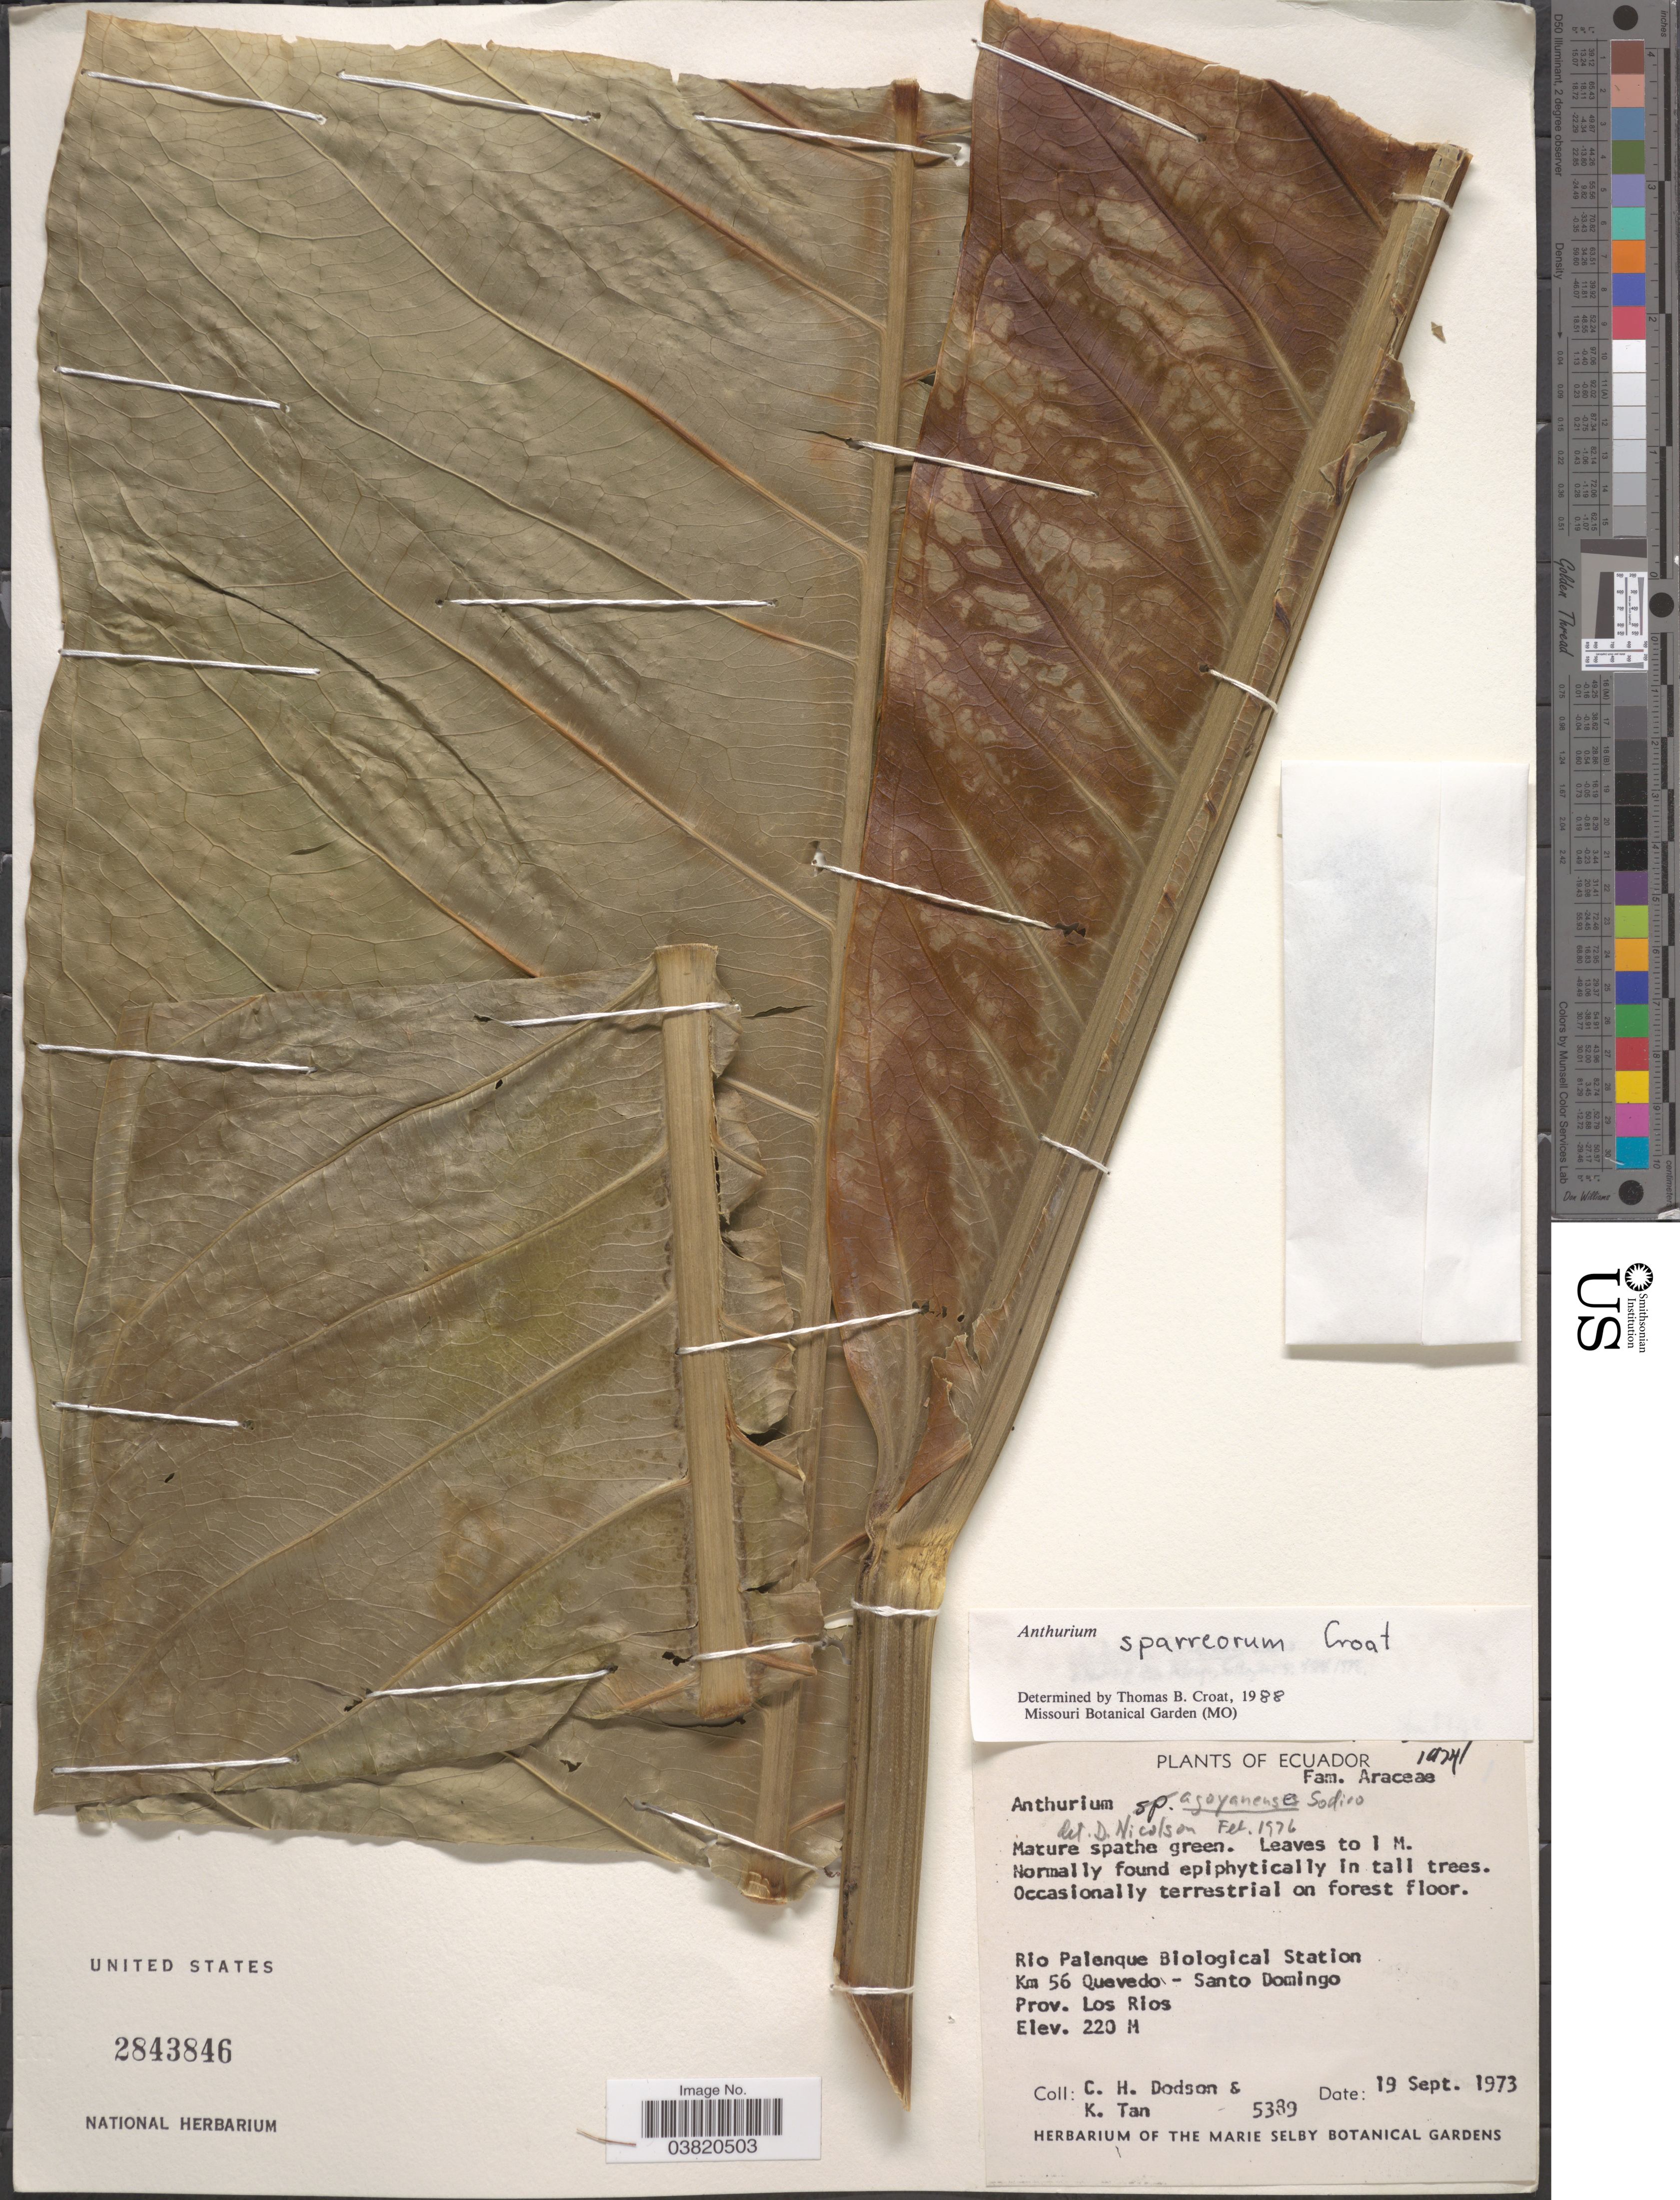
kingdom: Plantae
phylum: Tracheophyta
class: Liliopsida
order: Alismatales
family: Araceae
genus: Anthurium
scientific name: Anthurium sparreorum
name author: Croat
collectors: C. H. Dodson & K. Tan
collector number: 5389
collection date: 1973-09-19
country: Ecuador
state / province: Los Ríos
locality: Rio Palenque Biological Station. Km 56 Quevedo- Santo Domingo.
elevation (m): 220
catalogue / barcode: US 2843846